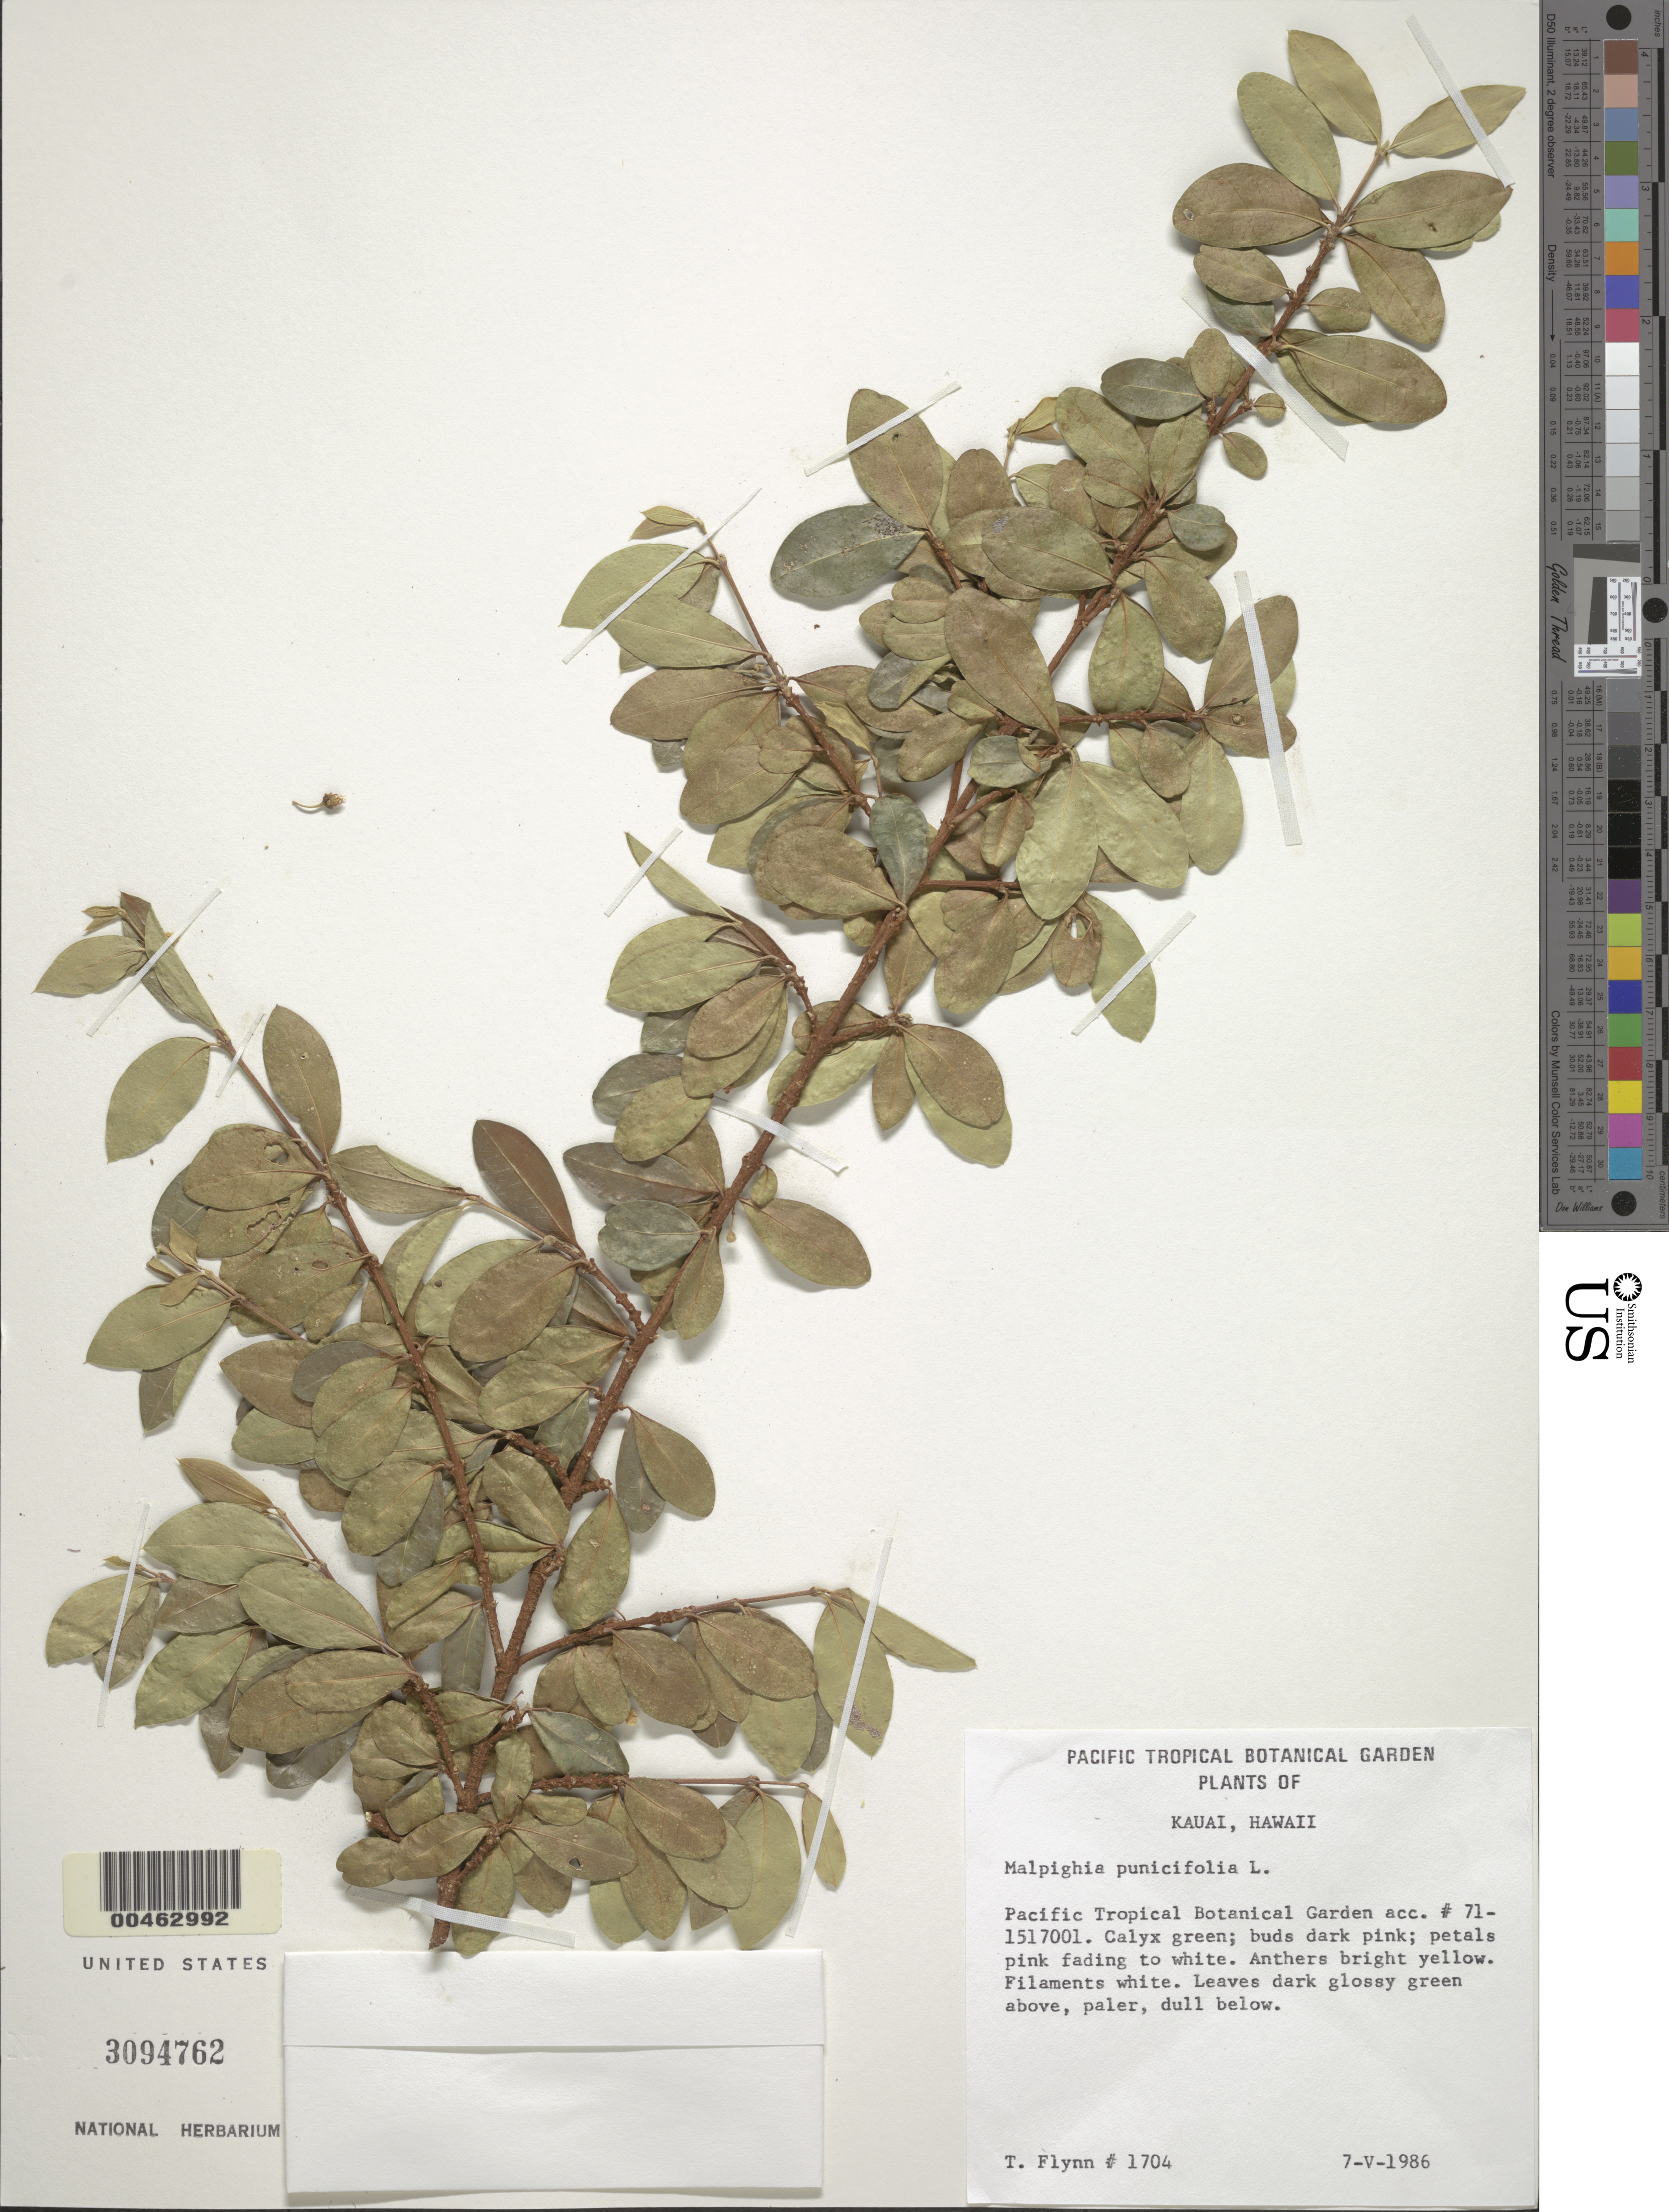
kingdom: Plantae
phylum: Tracheophyta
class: Magnoliopsida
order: Malpighiales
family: Malpighiaceae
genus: Malpighia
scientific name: Malpighia punicifolia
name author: L.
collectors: T. W. Flynn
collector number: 1704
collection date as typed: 7 May 1986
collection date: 1986-05-07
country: United States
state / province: Hawaii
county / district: Kauai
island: Kaua'i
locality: Pacific Tropical Botanical Garden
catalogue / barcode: US 3094762